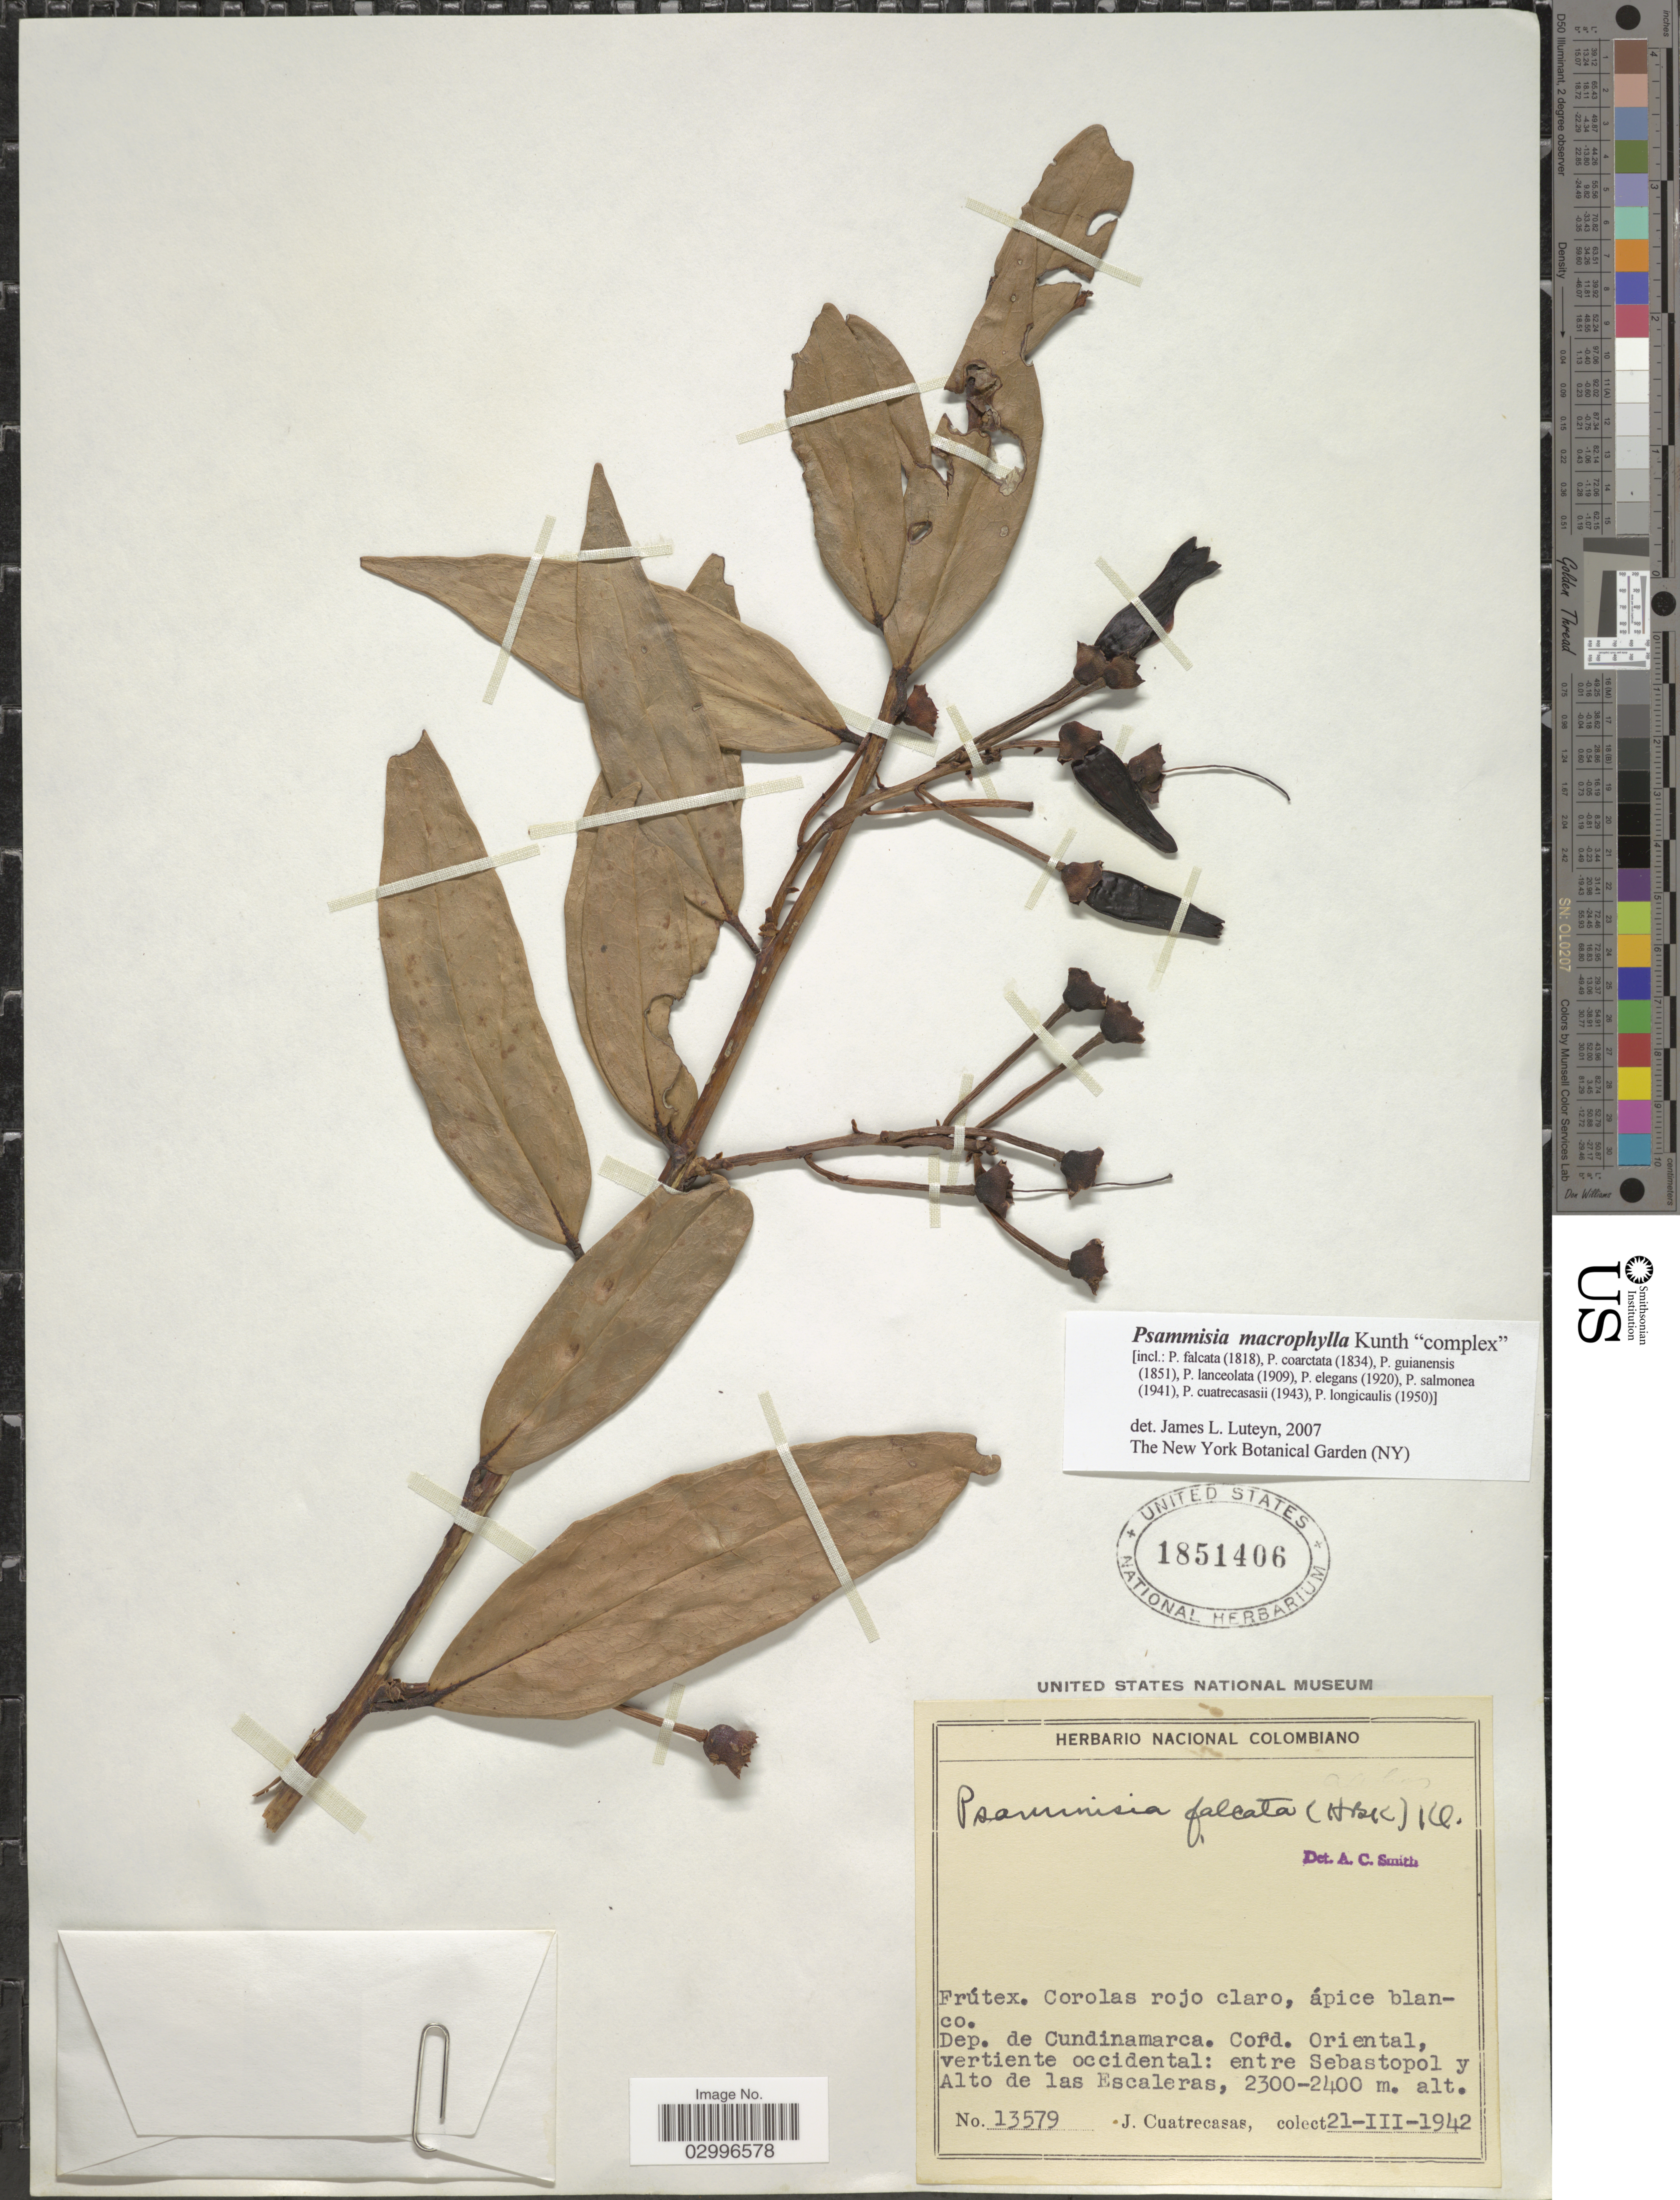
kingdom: Plantae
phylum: Tracheophyta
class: Magnoliopsida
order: Ericales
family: Ericaceae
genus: Psammisia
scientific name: Psammisia macrophylla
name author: (Kunth) Klotzsch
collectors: J. Cuatrecasas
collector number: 13579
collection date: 1942-03-21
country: Colombia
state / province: Cundinamarca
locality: Dep. de Cundinamarca. Cord. Oriental, vertiente occidental: entre Sebastopol y Alto de las Escaleras.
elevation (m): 2300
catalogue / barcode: US 1851406